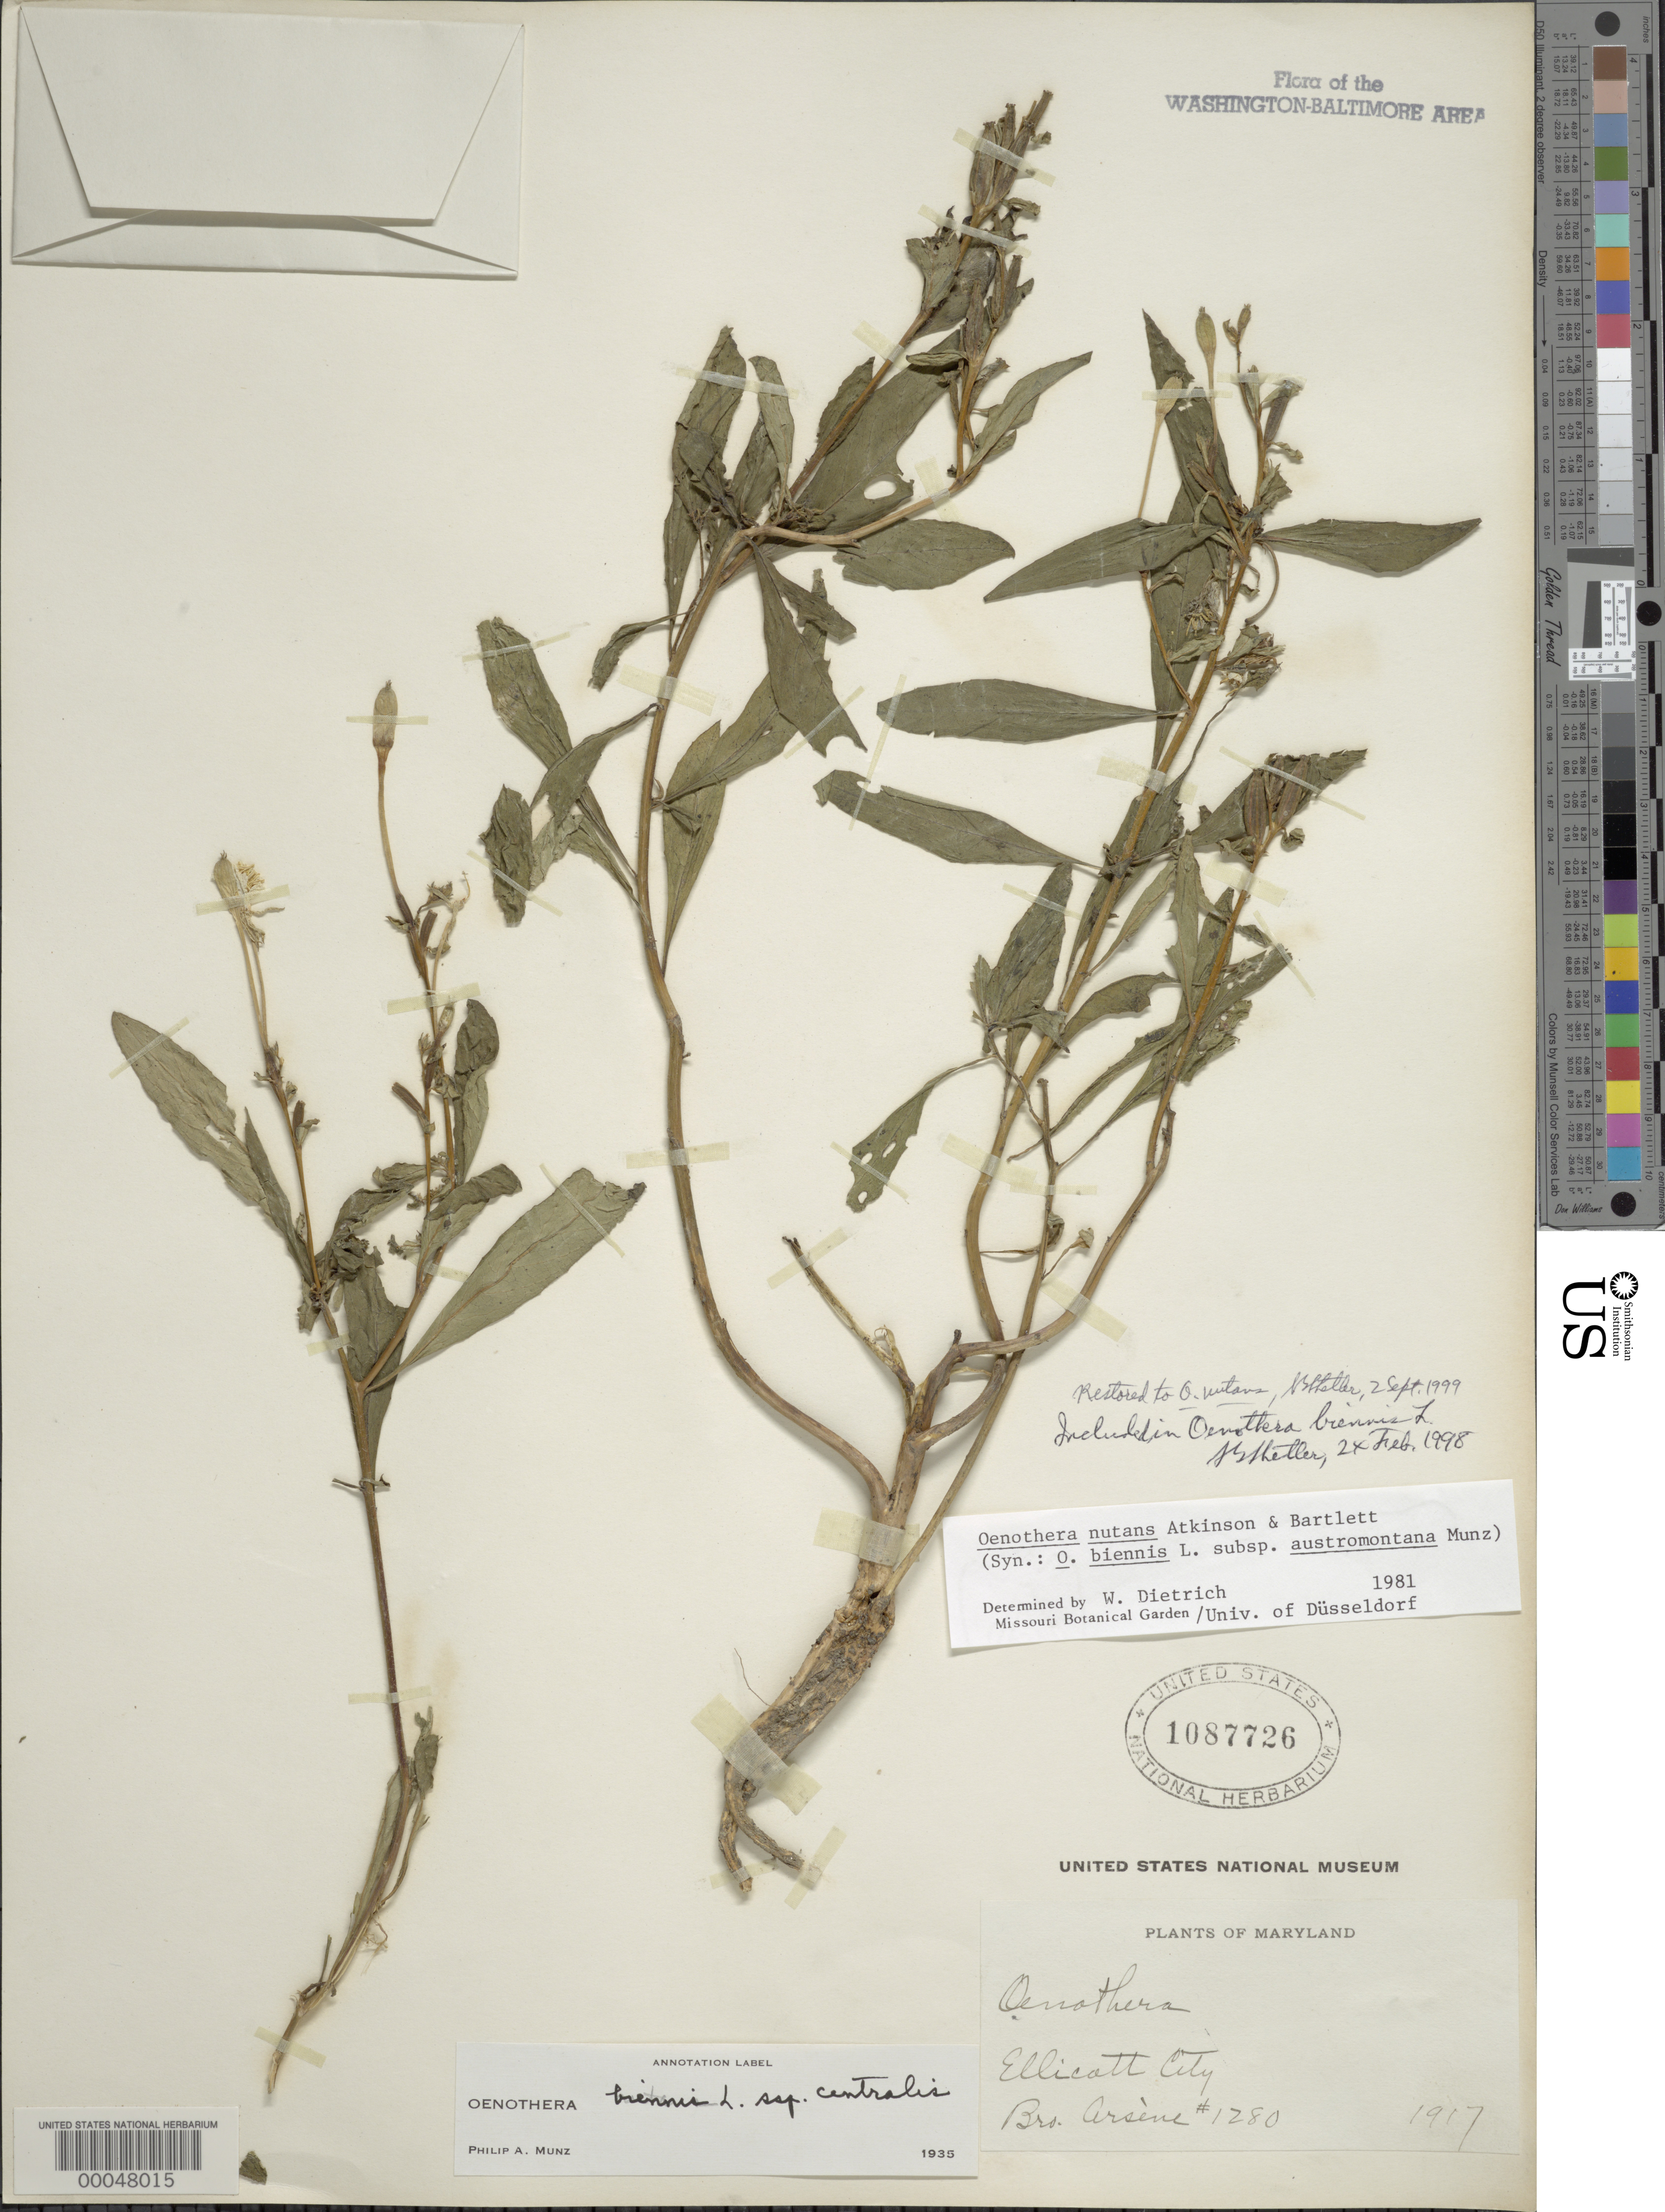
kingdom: Plantae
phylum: Tracheophyta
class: Magnoliopsida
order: Myrtales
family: Onagraceae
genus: Oenothera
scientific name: Oenothera nutans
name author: G.F. Atk. & Bartlett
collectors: Bro. G. Arsène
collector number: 1280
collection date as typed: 1917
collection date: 1917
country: United States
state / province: Maryland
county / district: Howard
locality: Ellicott City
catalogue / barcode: US 1087726